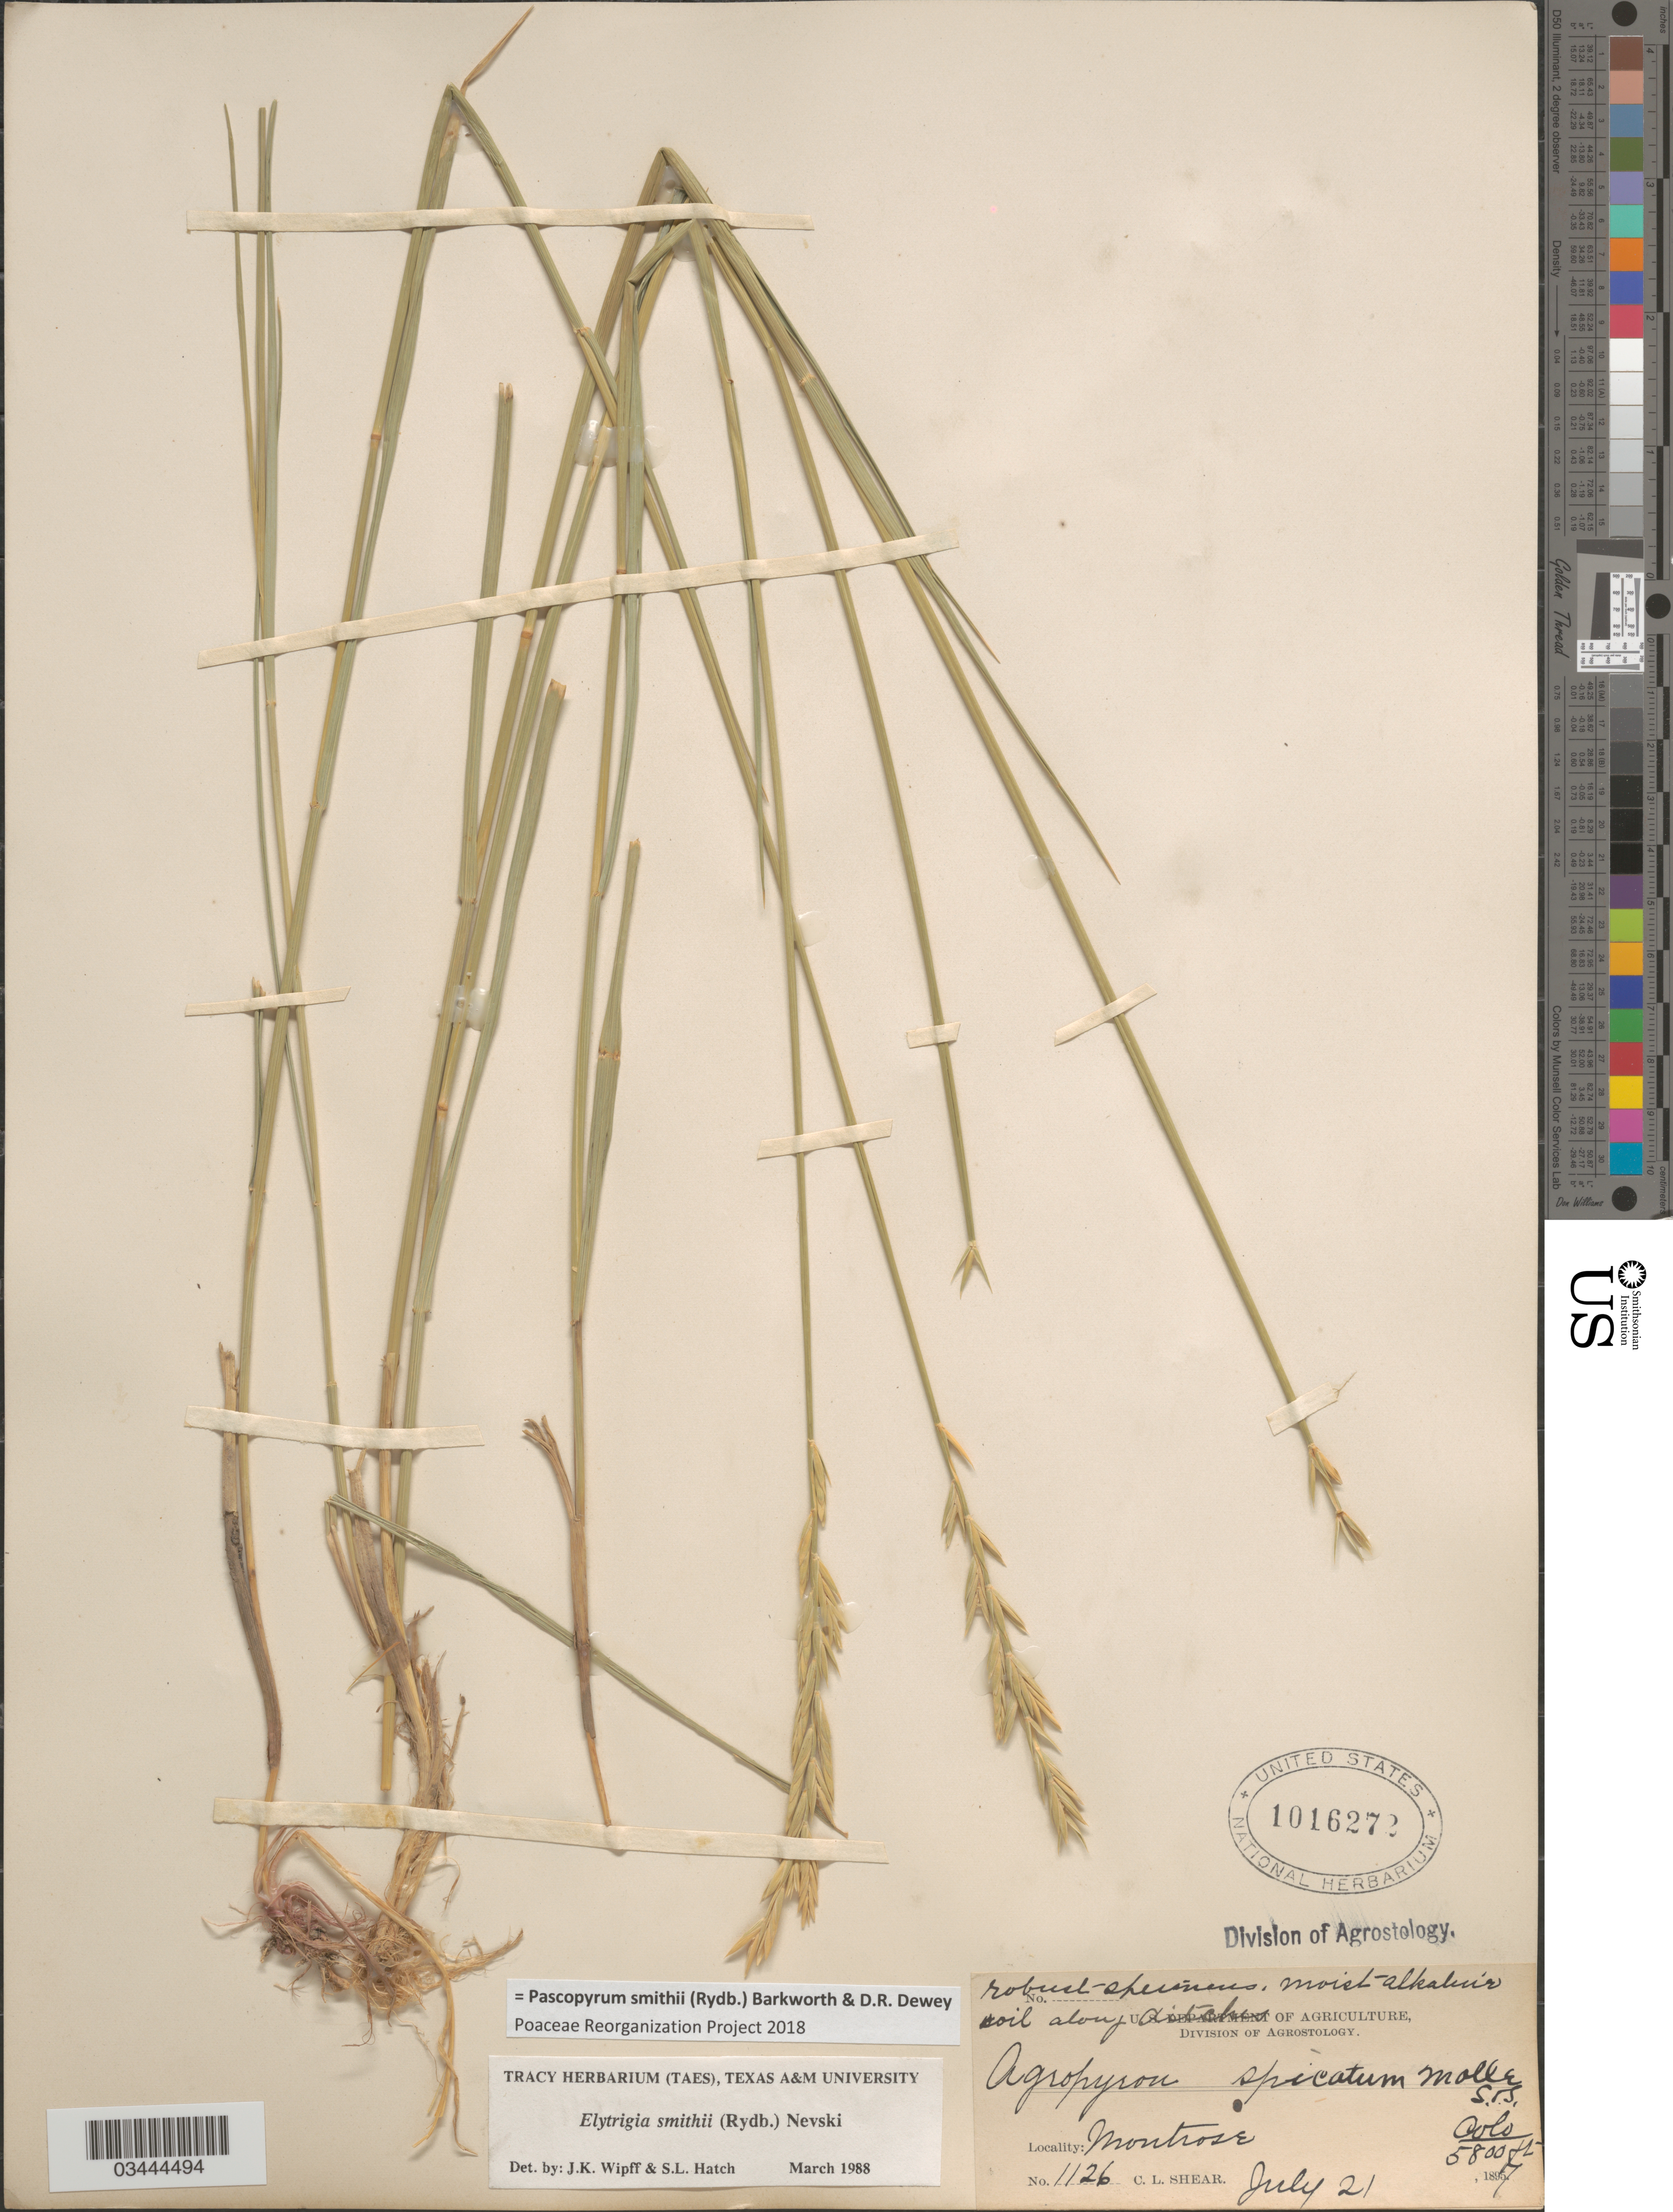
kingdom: Plantae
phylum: Tracheophyta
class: Liliopsida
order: Poales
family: Poaceae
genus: Pascopyrum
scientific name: Pascopyrum smithii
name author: (Rydb.) Barkworth & Dewey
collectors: C. L. Shear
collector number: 1126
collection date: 1897-07-21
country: United States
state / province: Colorado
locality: Montrose.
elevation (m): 1768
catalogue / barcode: US 1016272